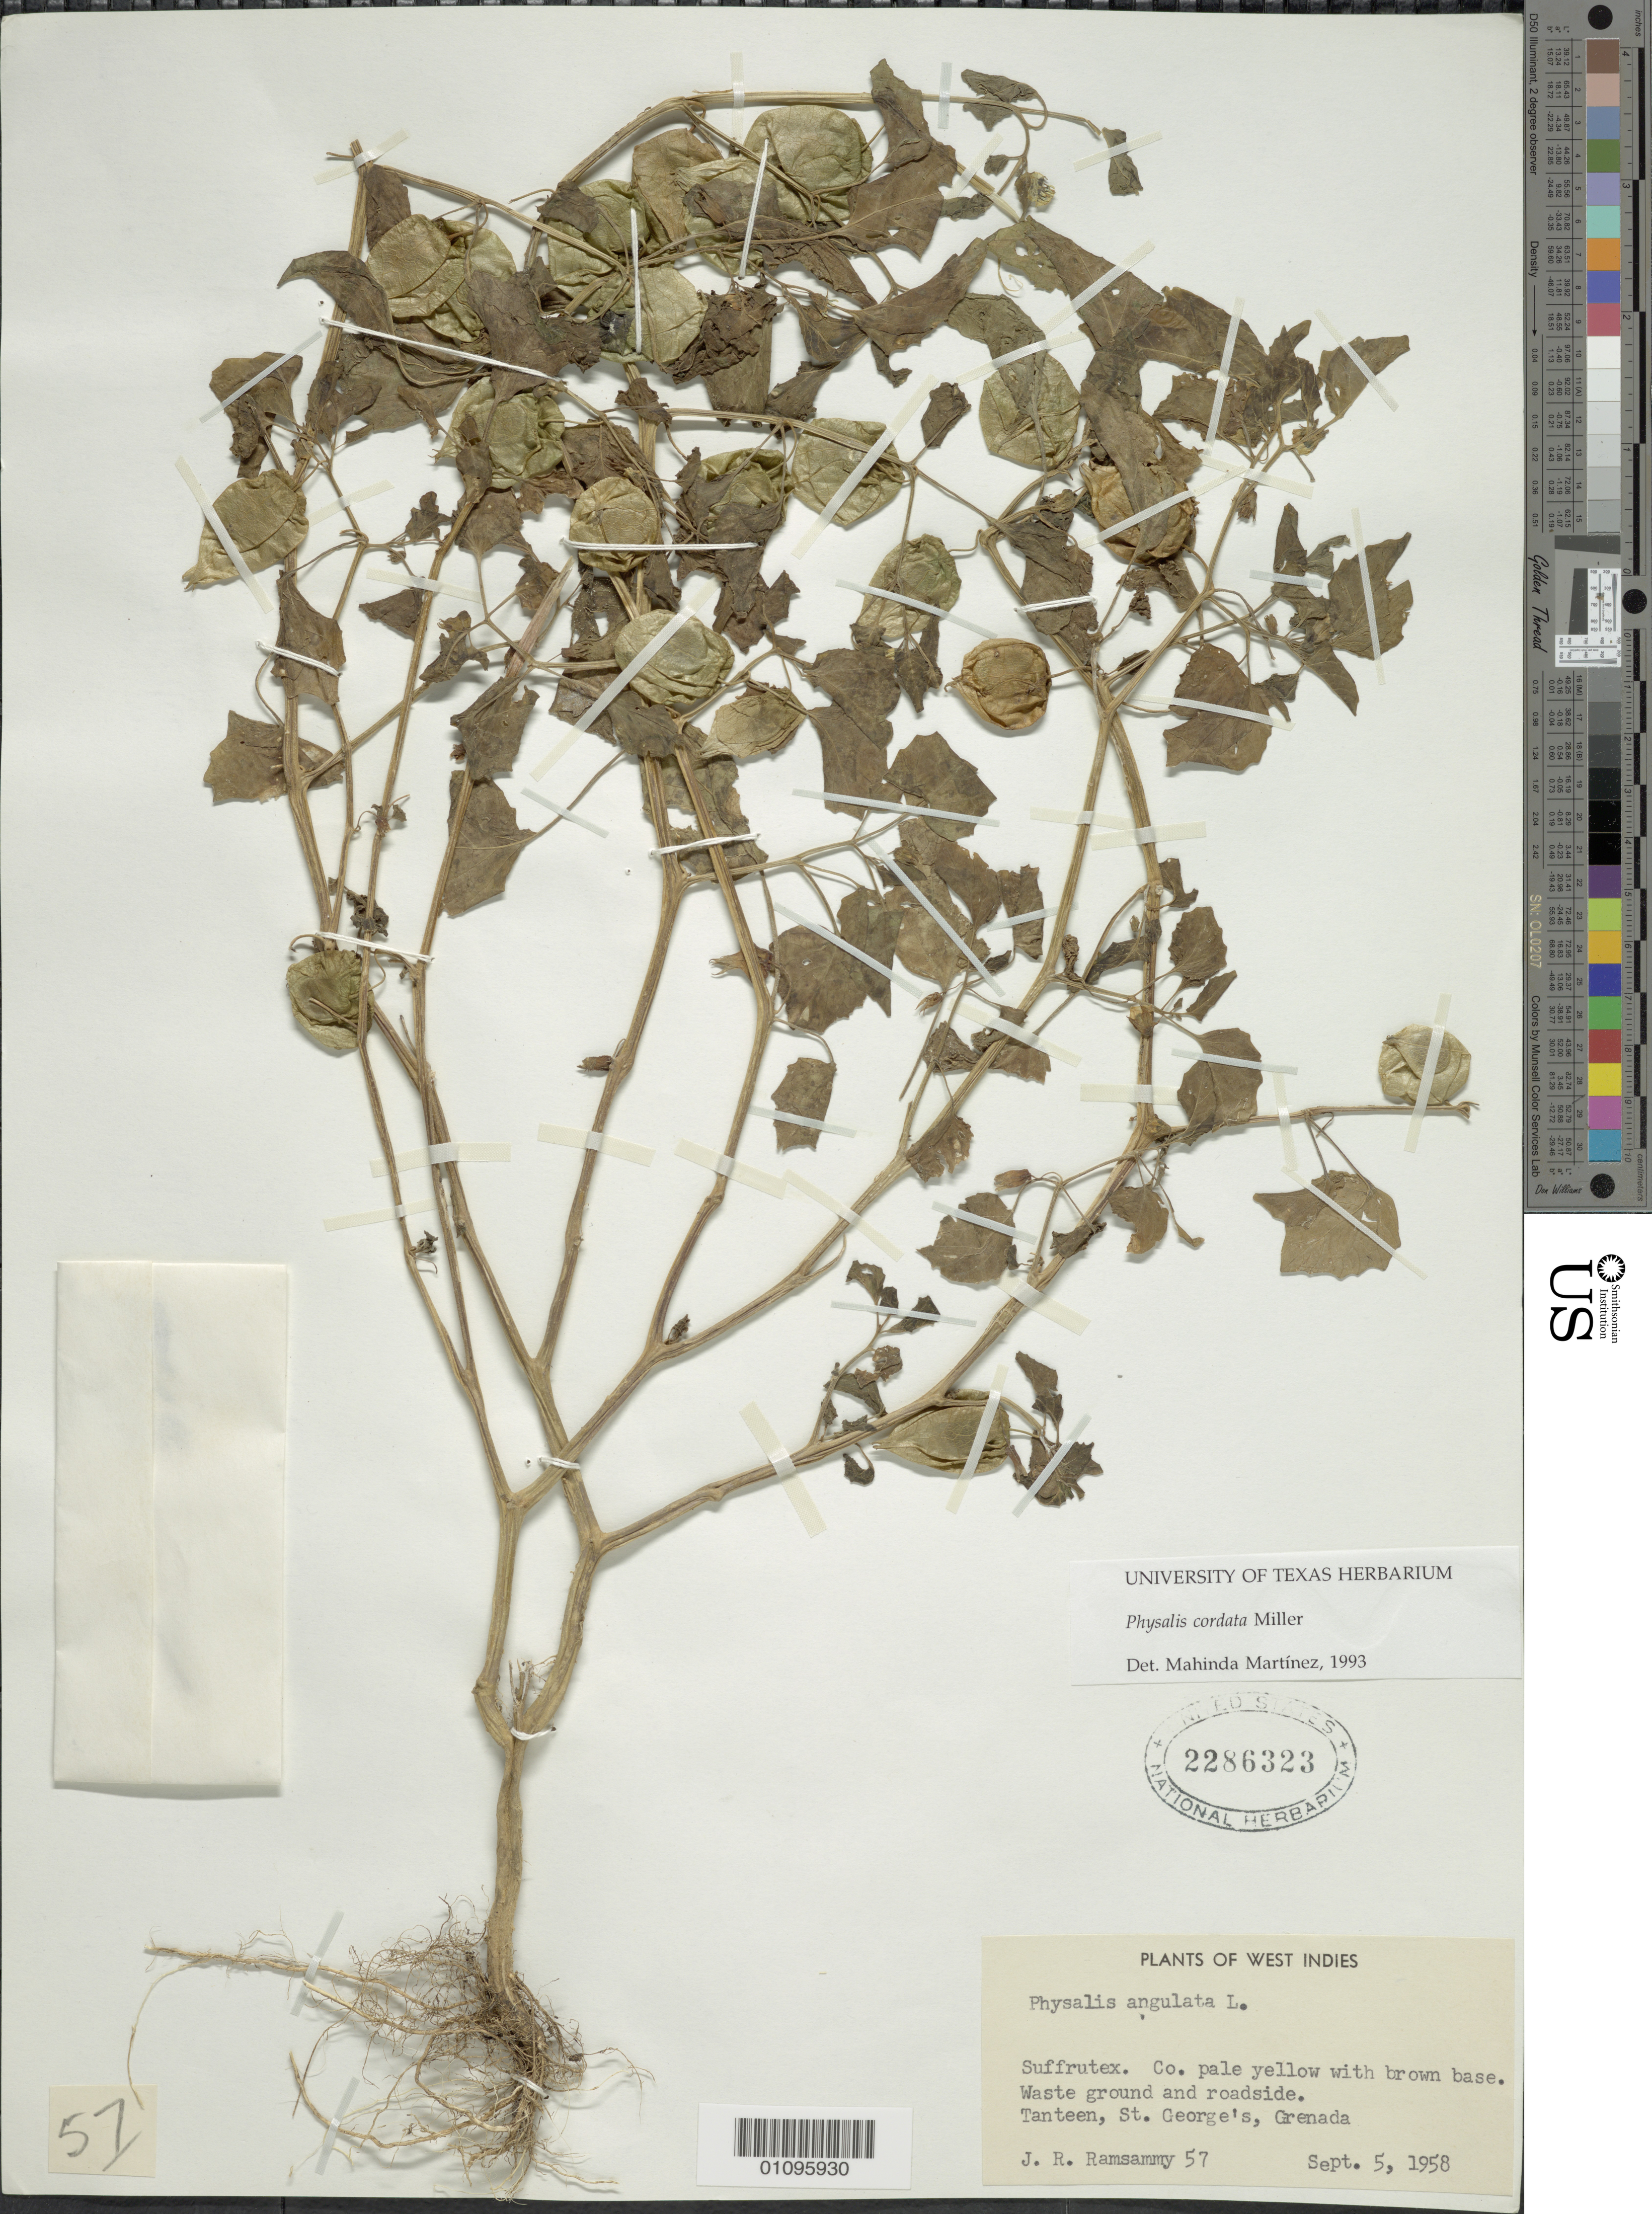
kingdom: Plantae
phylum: Tracheophyta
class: Magnoliopsida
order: Solanales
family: Solanaceae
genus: Physalis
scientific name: Physalis cordata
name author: Mill.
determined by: Martinez, M.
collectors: J. Ramsammy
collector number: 57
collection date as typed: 05 Sep 1958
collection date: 1958-09-05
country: Grenada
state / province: Saint George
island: Grenada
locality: Tanteen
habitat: Waste ground and roadside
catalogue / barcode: US 2286323